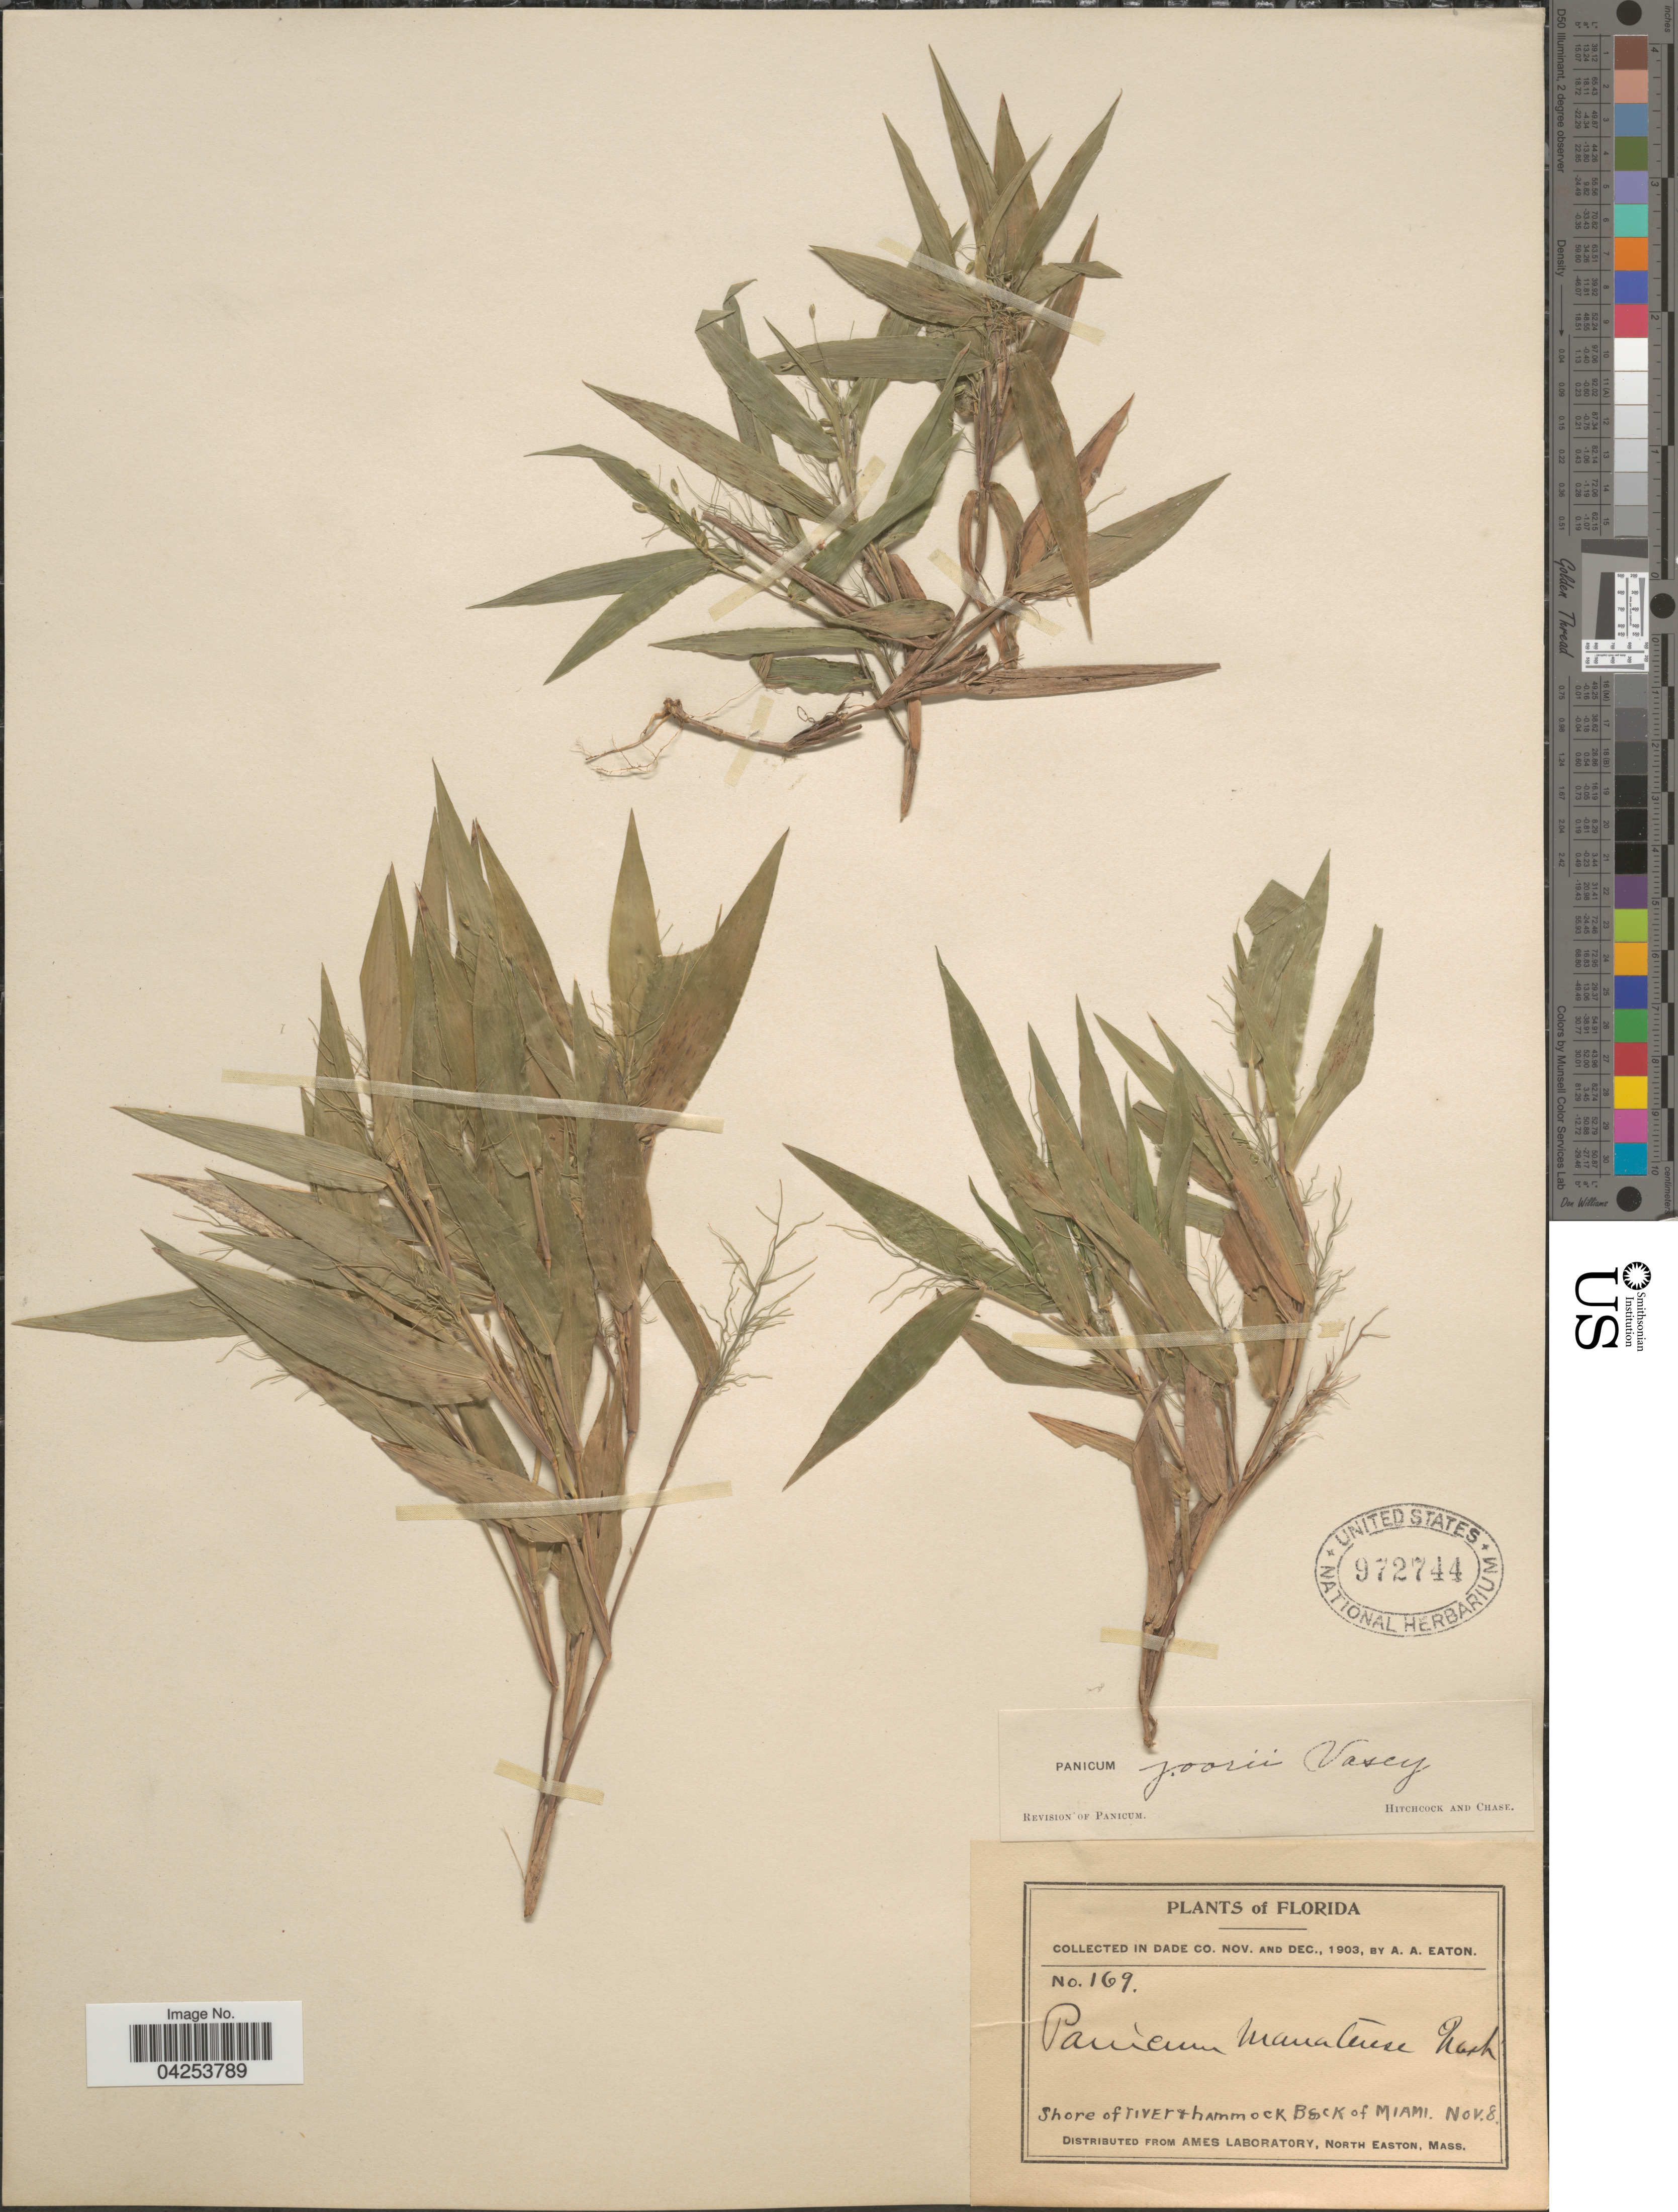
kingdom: Plantae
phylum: Tracheophyta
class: Liliopsida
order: Poales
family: Poaceae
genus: Dichanthelium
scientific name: Dichanthelium commutatum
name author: (Schult.) Gould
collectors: A. A. Eaton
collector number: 169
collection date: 1903-11-08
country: United States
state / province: Florida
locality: Dade Co. Shore of river & hammock Back of Miami.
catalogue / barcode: US 972744